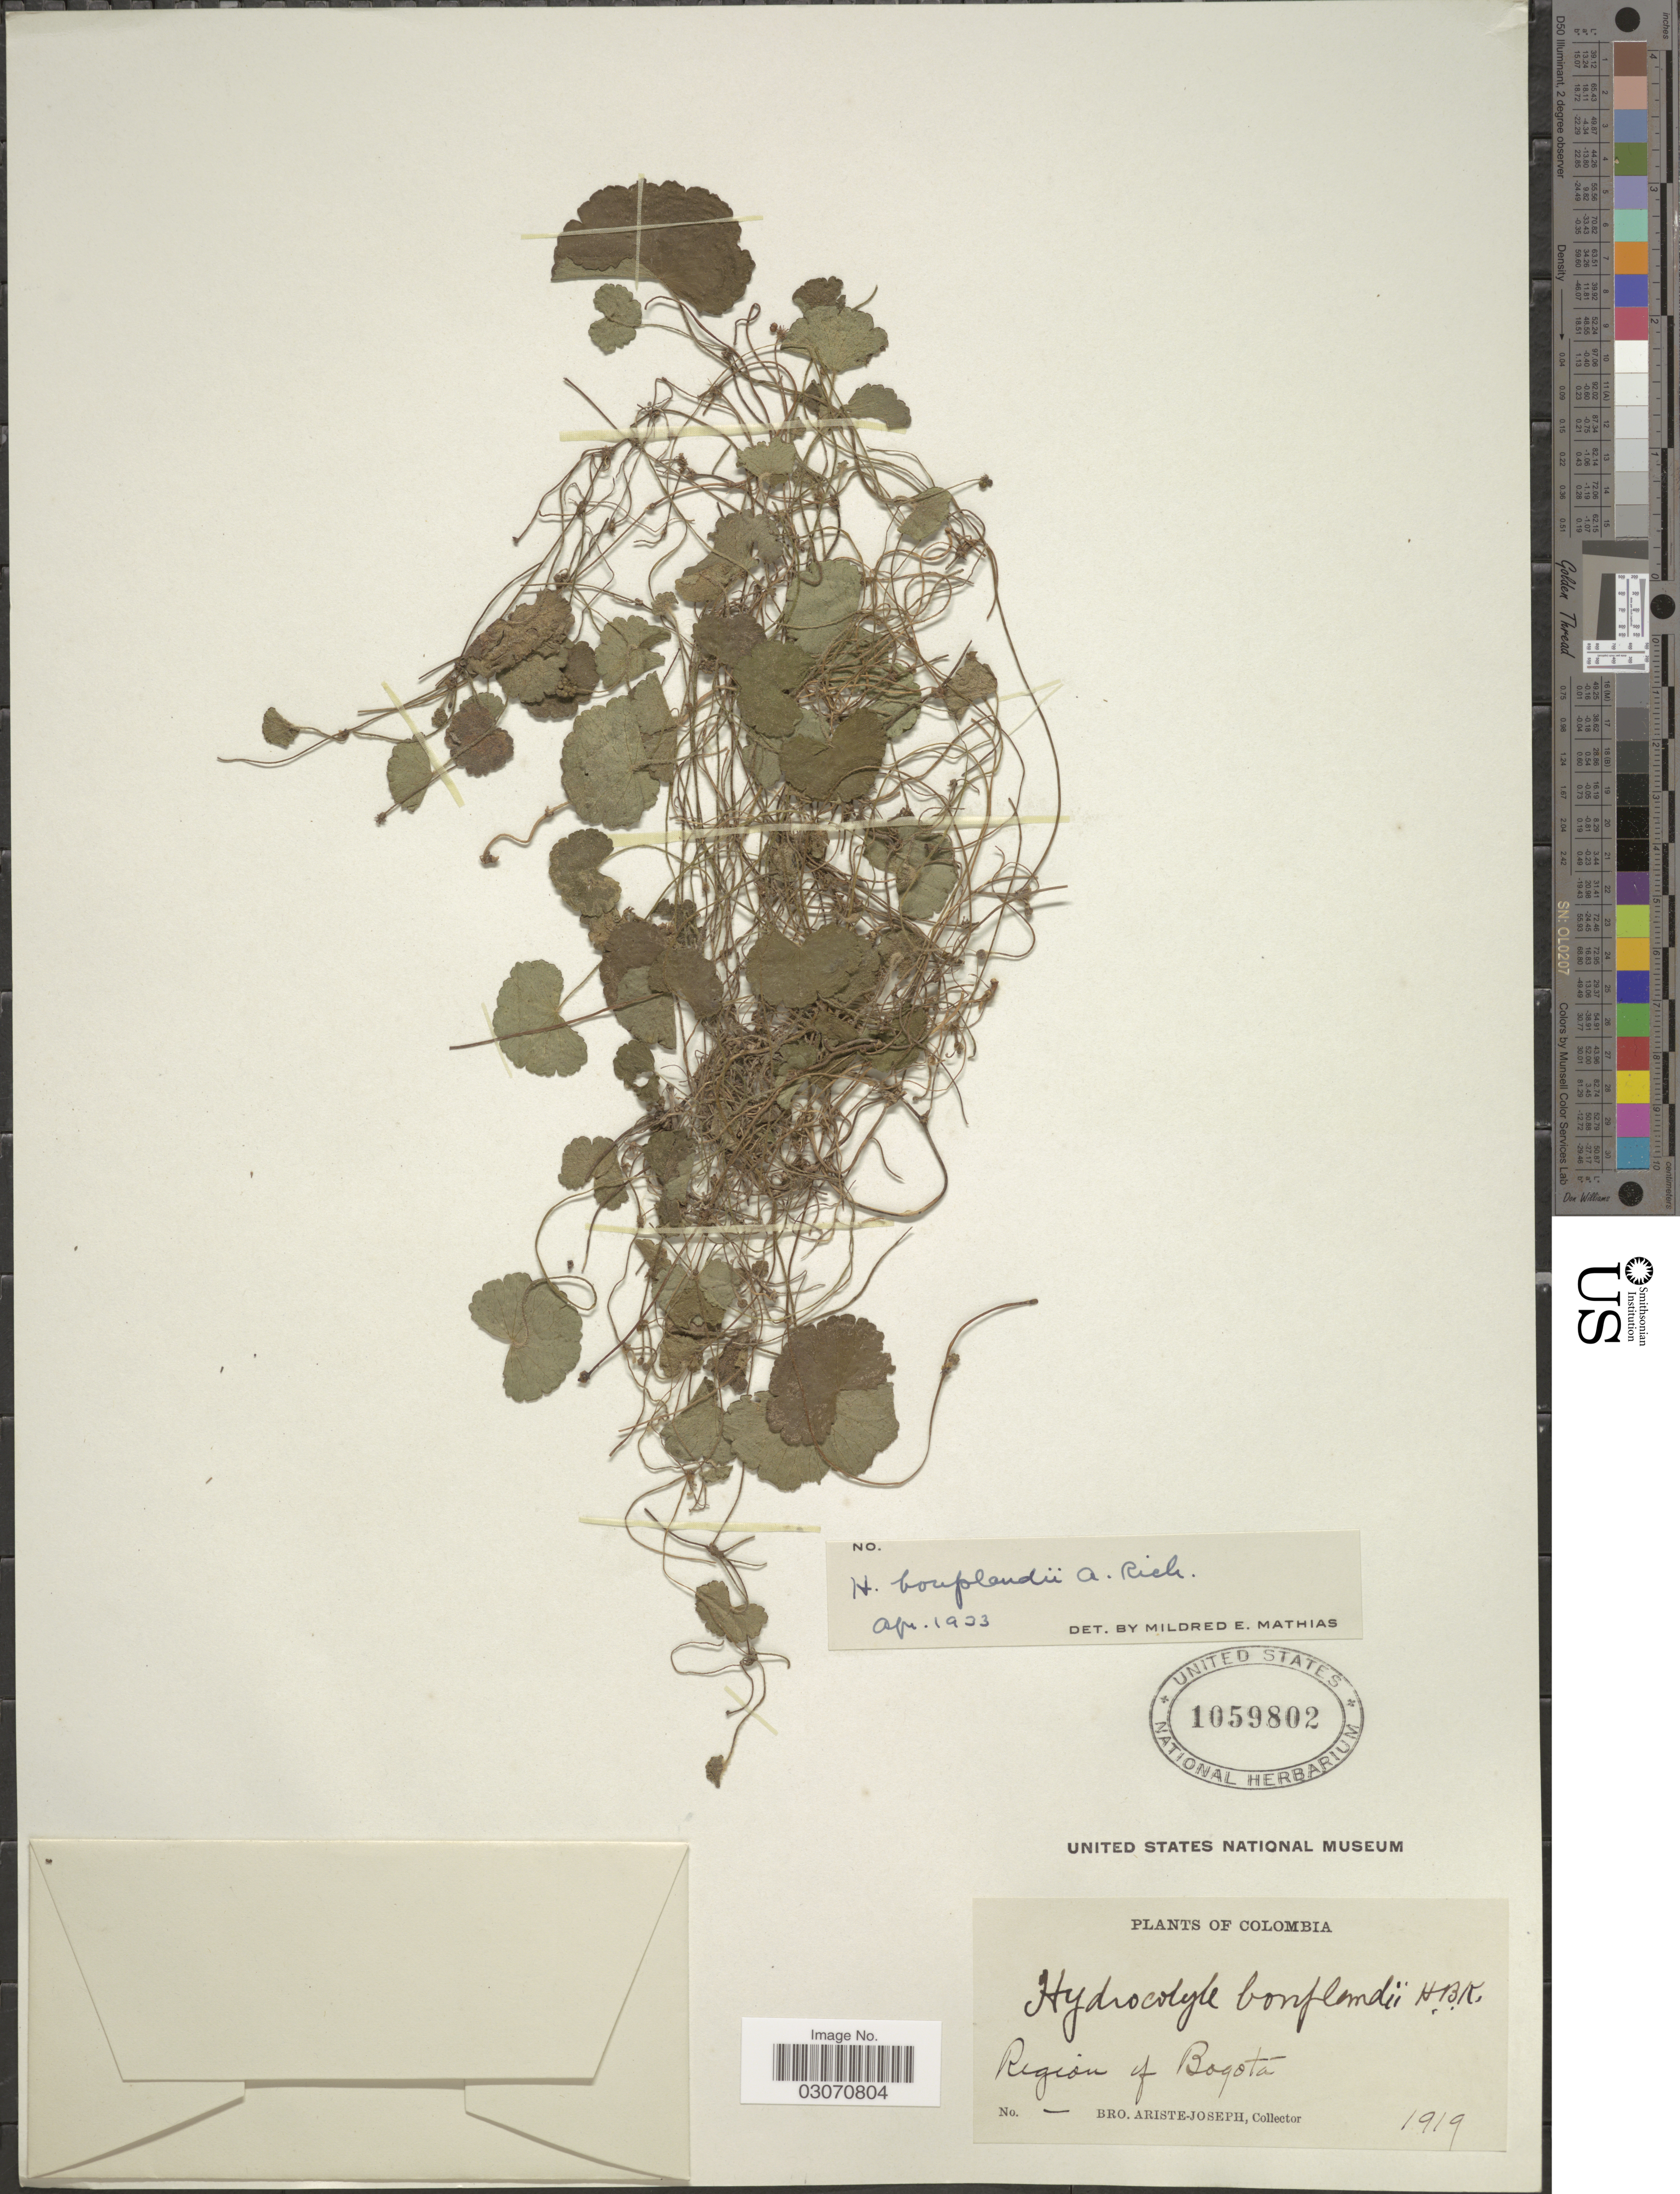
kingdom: Plantae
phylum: Tracheophyta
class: Magnoliopsida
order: Apiales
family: Araliaceae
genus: Hydrocotyle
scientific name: Hydrocotyle bonplandii var. bonplandii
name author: A. Rich.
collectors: Bro. Ariste-Joseph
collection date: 1919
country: Colombia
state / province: Bogota D.C.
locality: Region of Bogota.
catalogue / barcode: US 1059802